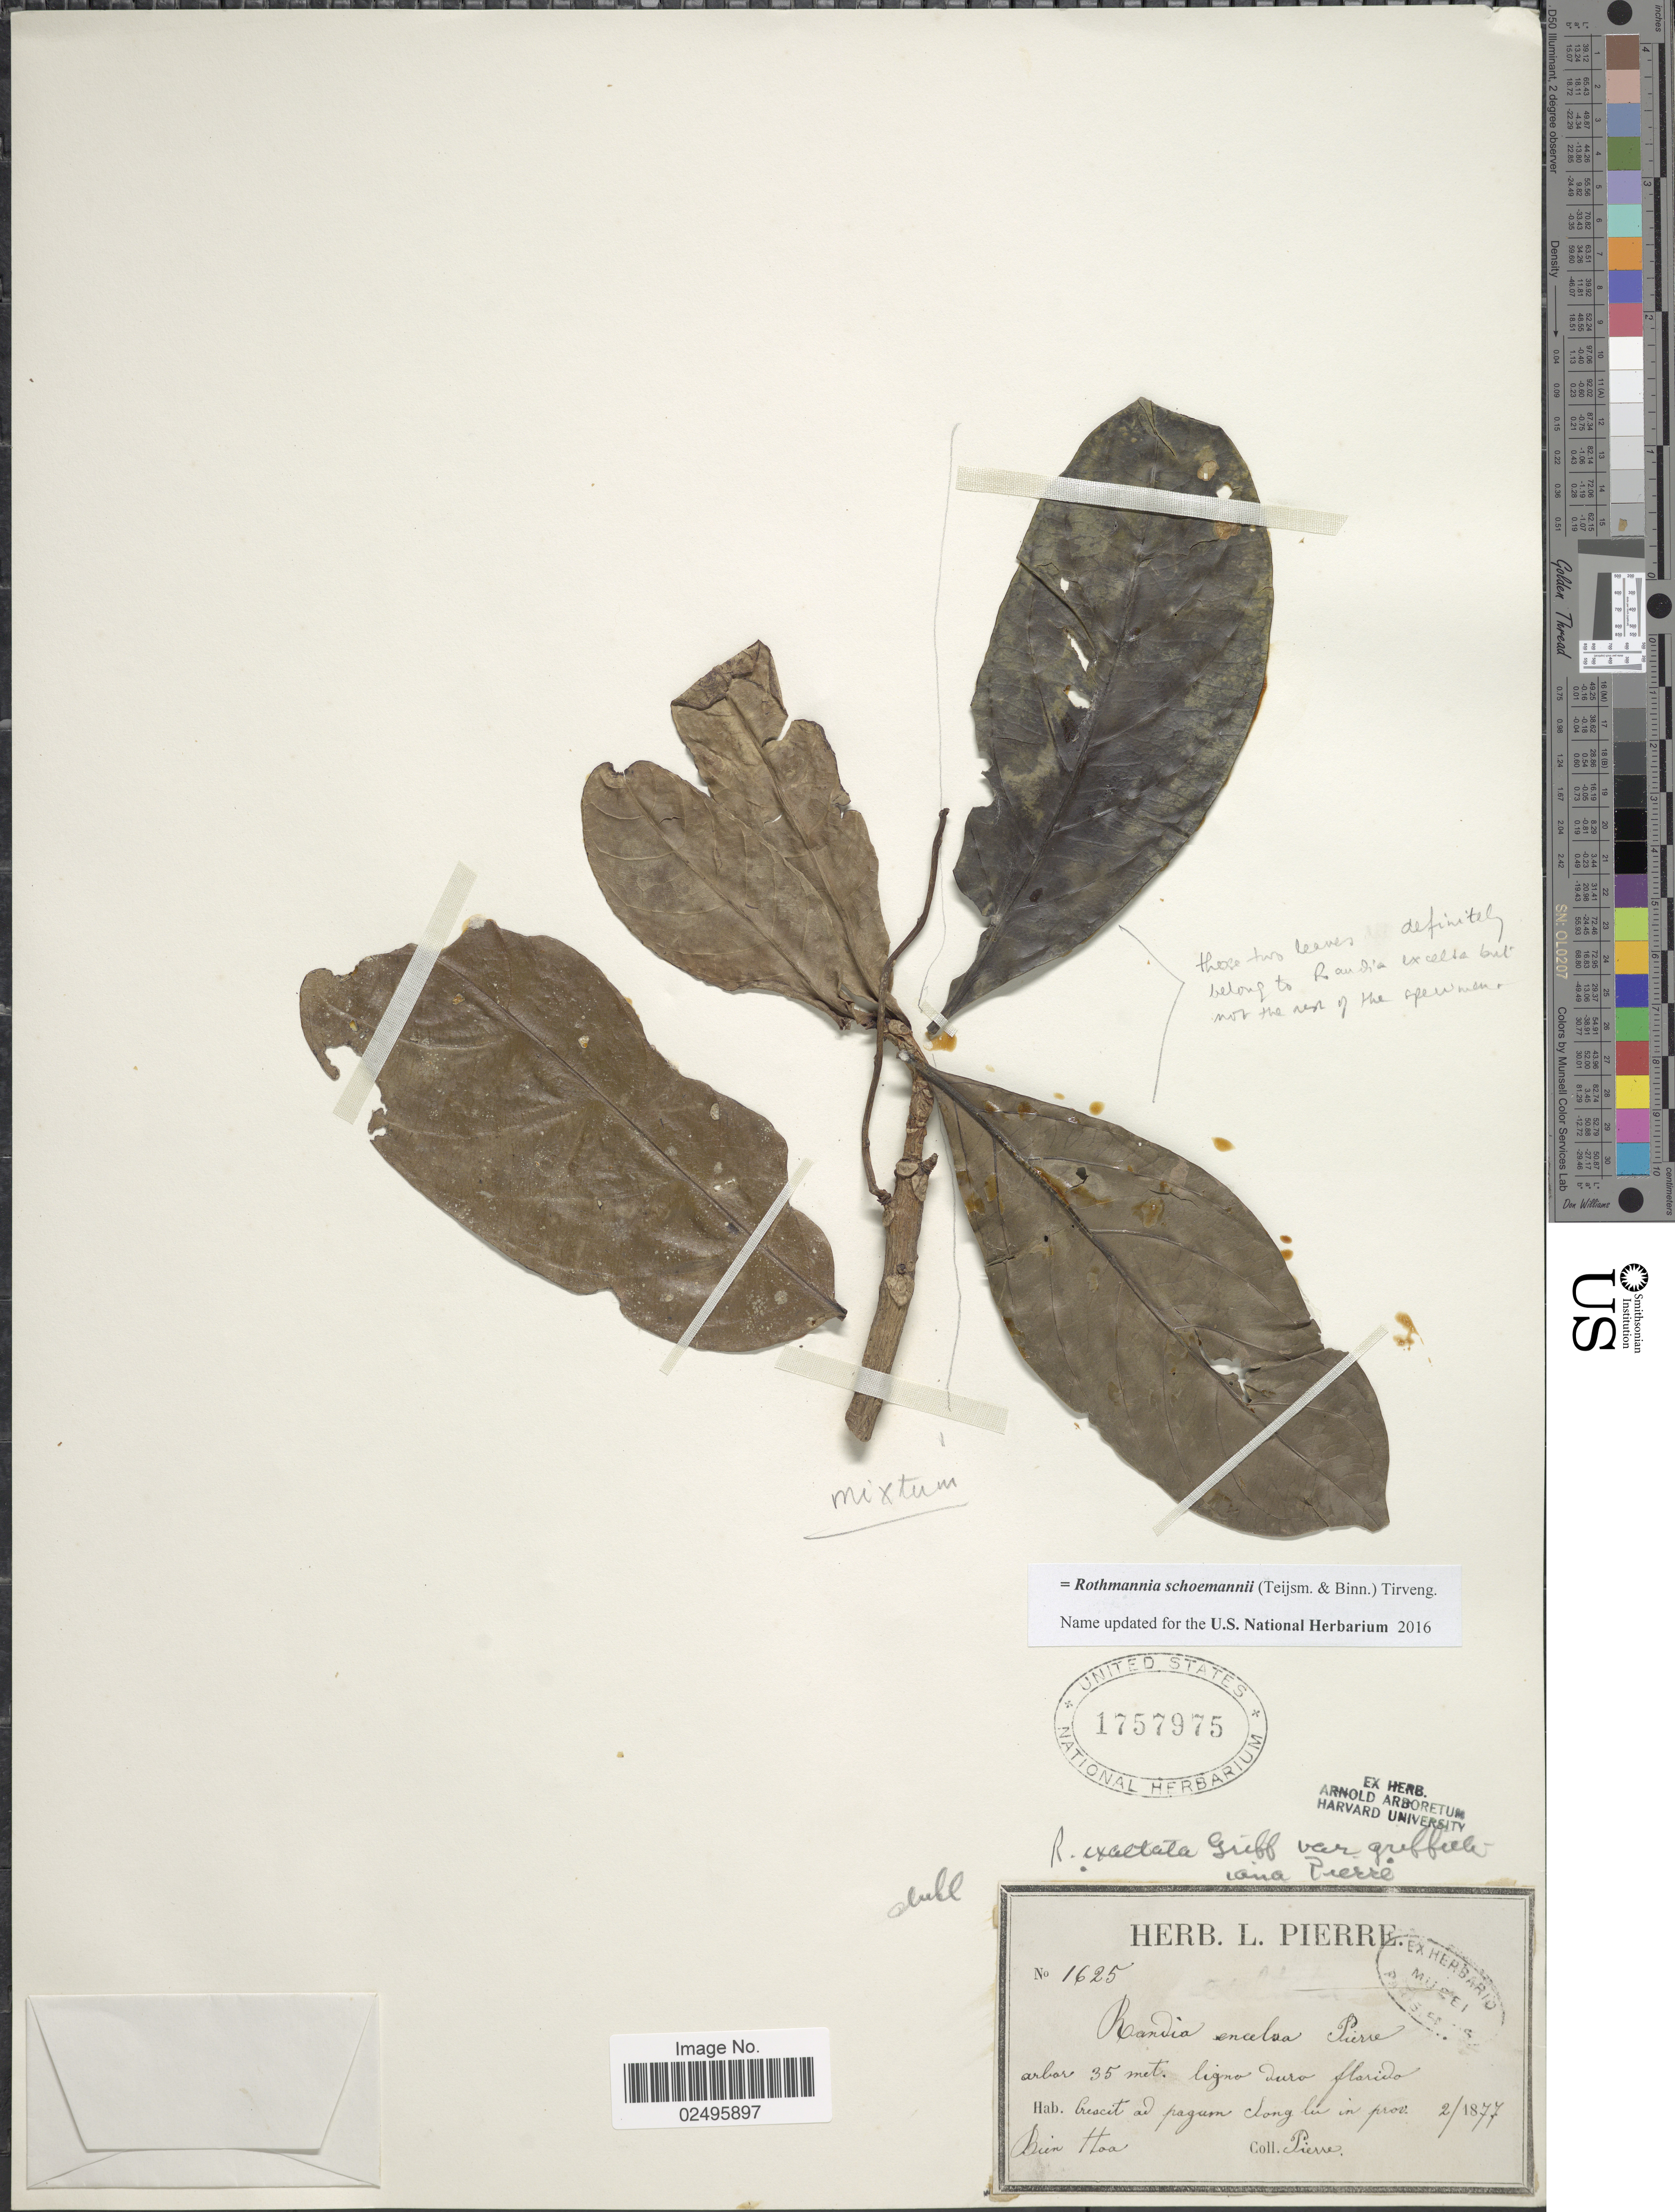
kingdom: Plantae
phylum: Tracheophyta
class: Magnoliopsida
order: Gentianales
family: Rubiaceae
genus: Rothmannia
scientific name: Rothmannia schoemanii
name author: (Teijsm. & Binn.) Tirveng.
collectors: -- Pierre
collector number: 1625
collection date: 1877-02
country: Vietnam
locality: Ligno duro florida. Crescit ad pagum Song lu in prov. [interpreted]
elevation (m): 35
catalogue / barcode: US 1757975